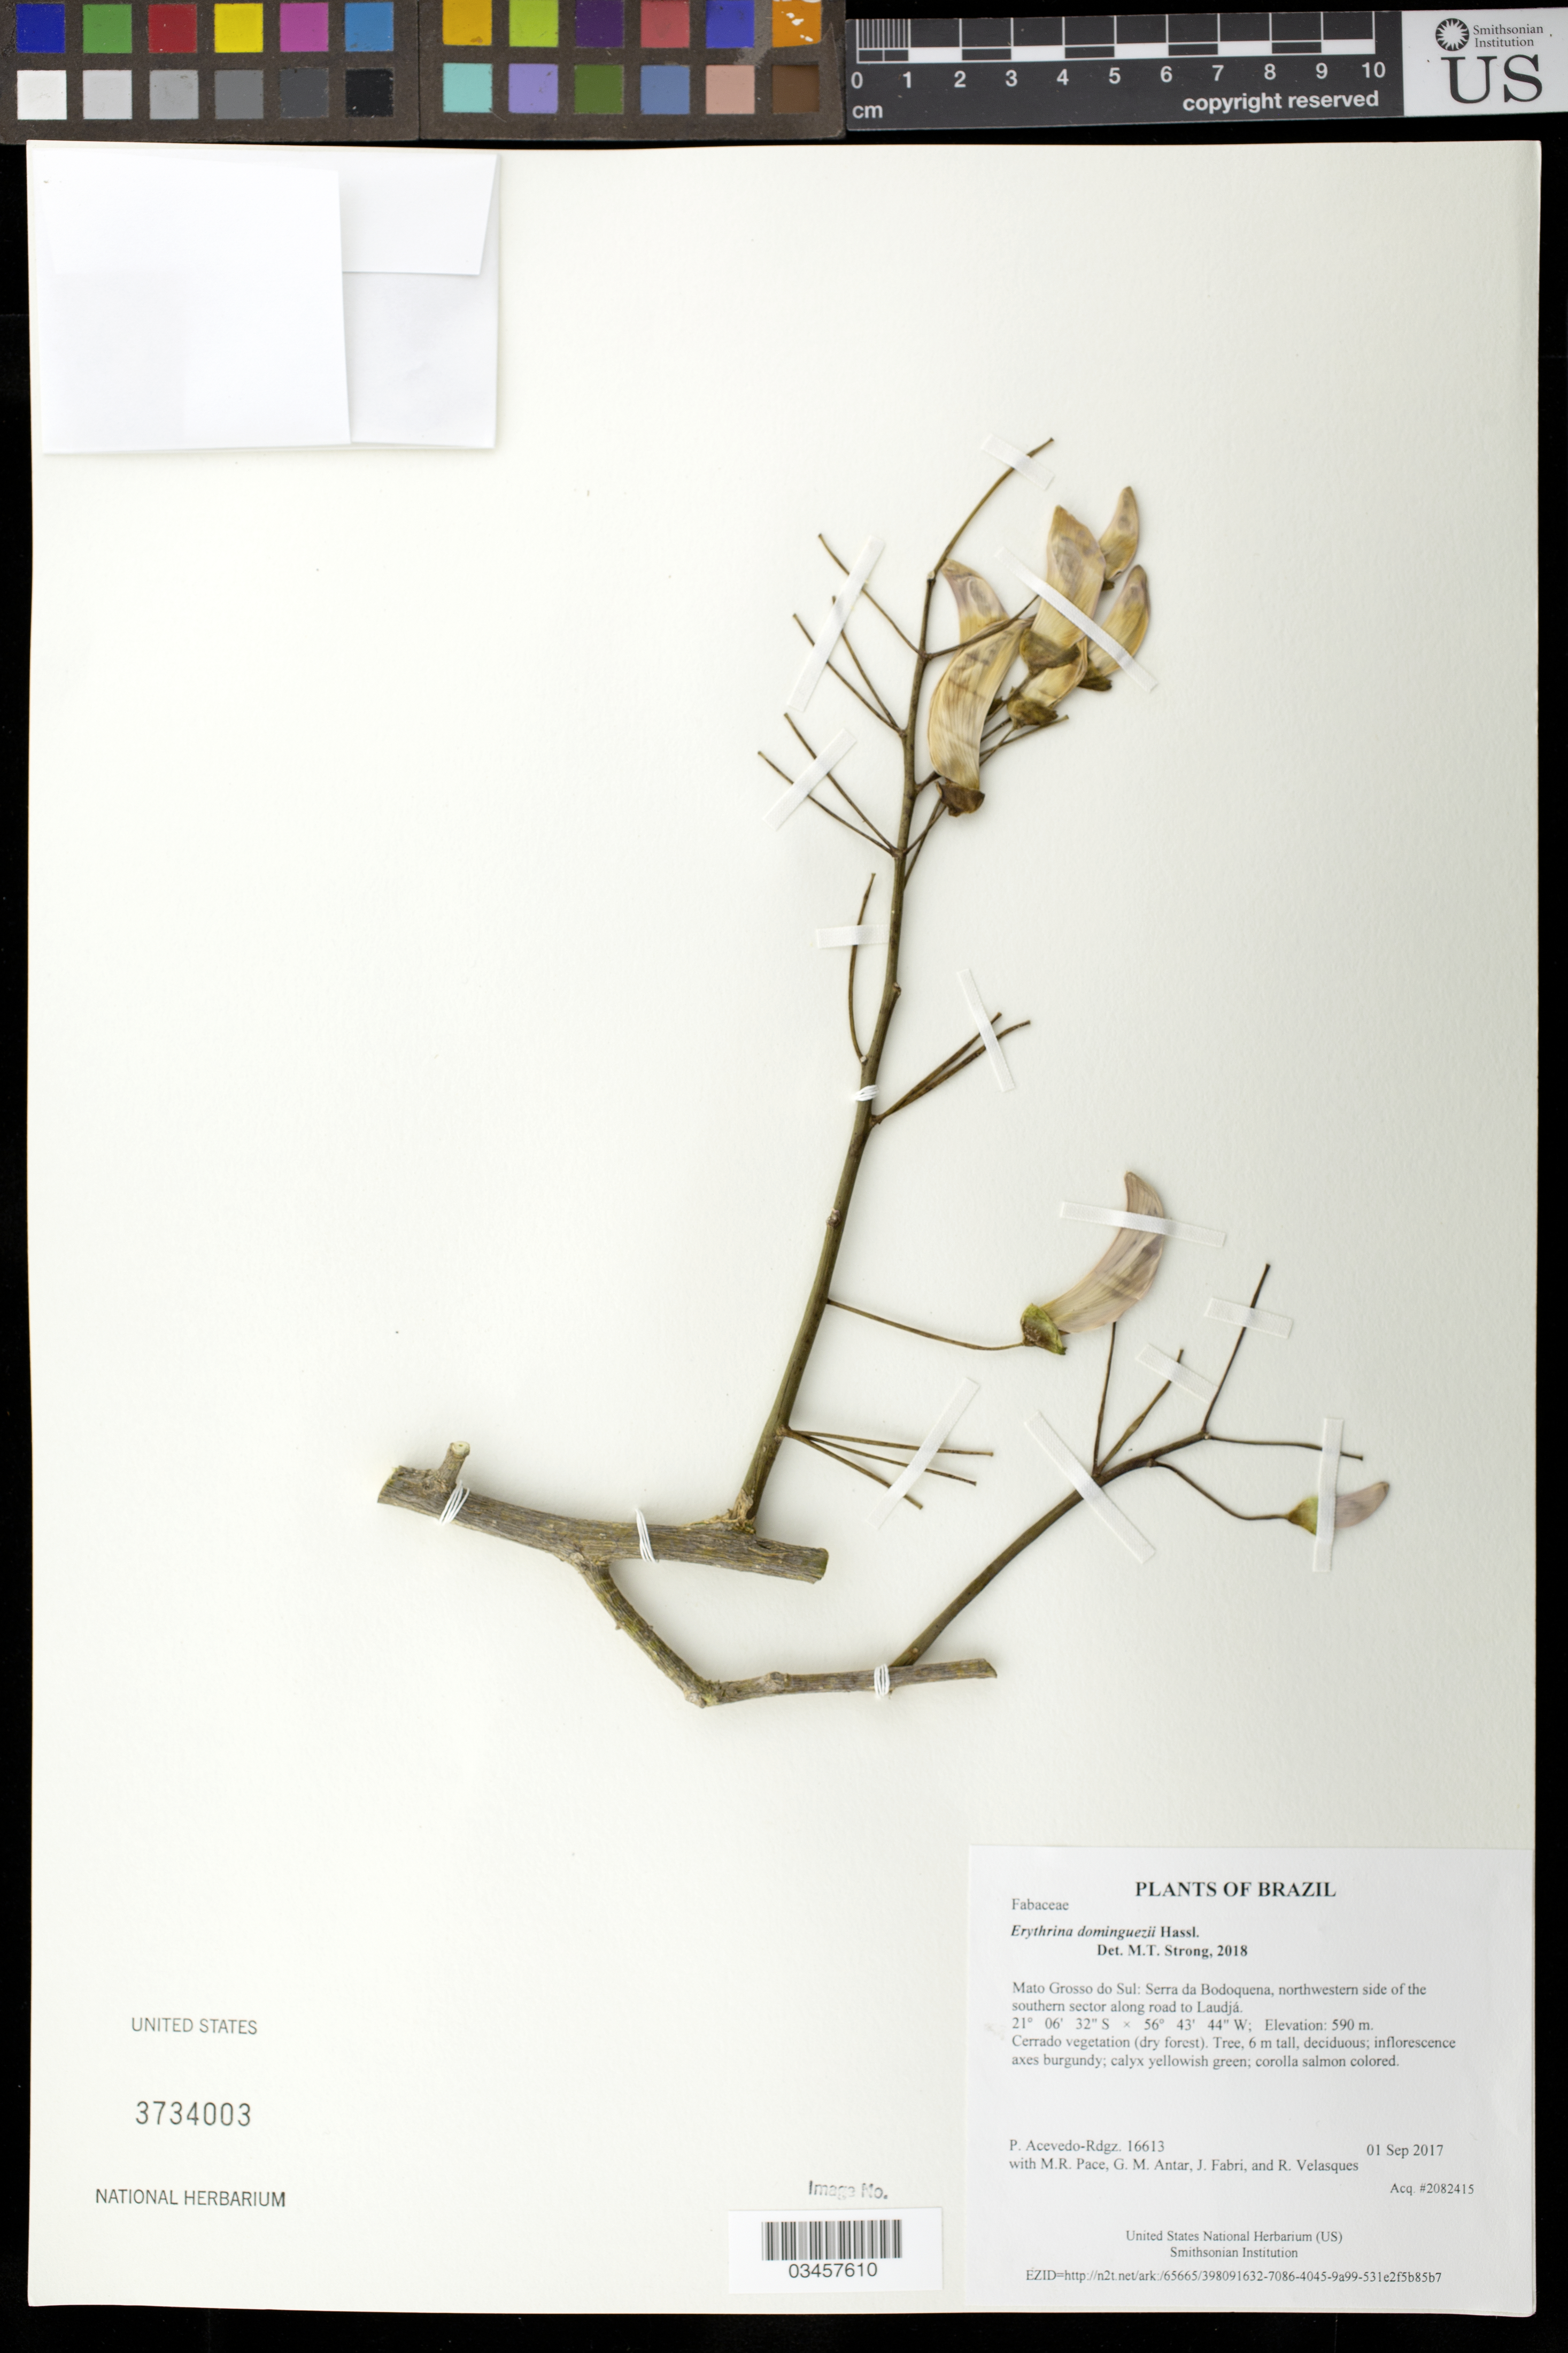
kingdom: Plantae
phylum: Tracheophyta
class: Magnoliopsida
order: Fabales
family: Fabaceae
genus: Erythrina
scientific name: Erythrina dominguezii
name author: Hassl.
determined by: Strong, Mark T., (BOT), Smithsonian Institution - National Museum of Natural History (UNITED STATES)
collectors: P. Acevedo-Rodr., M. R. Pace, G. M. Antar, J. Fabri & R. Velasques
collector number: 16613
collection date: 2017-09-01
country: Brazil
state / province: Mato Grosso do Sul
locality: Serra da Bodoquena, northwestern side of the southern sector along road to Laudjá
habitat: Cerrado vegetation (dry forest)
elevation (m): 590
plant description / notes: US, NY, MO, K, RB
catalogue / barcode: US 3734003